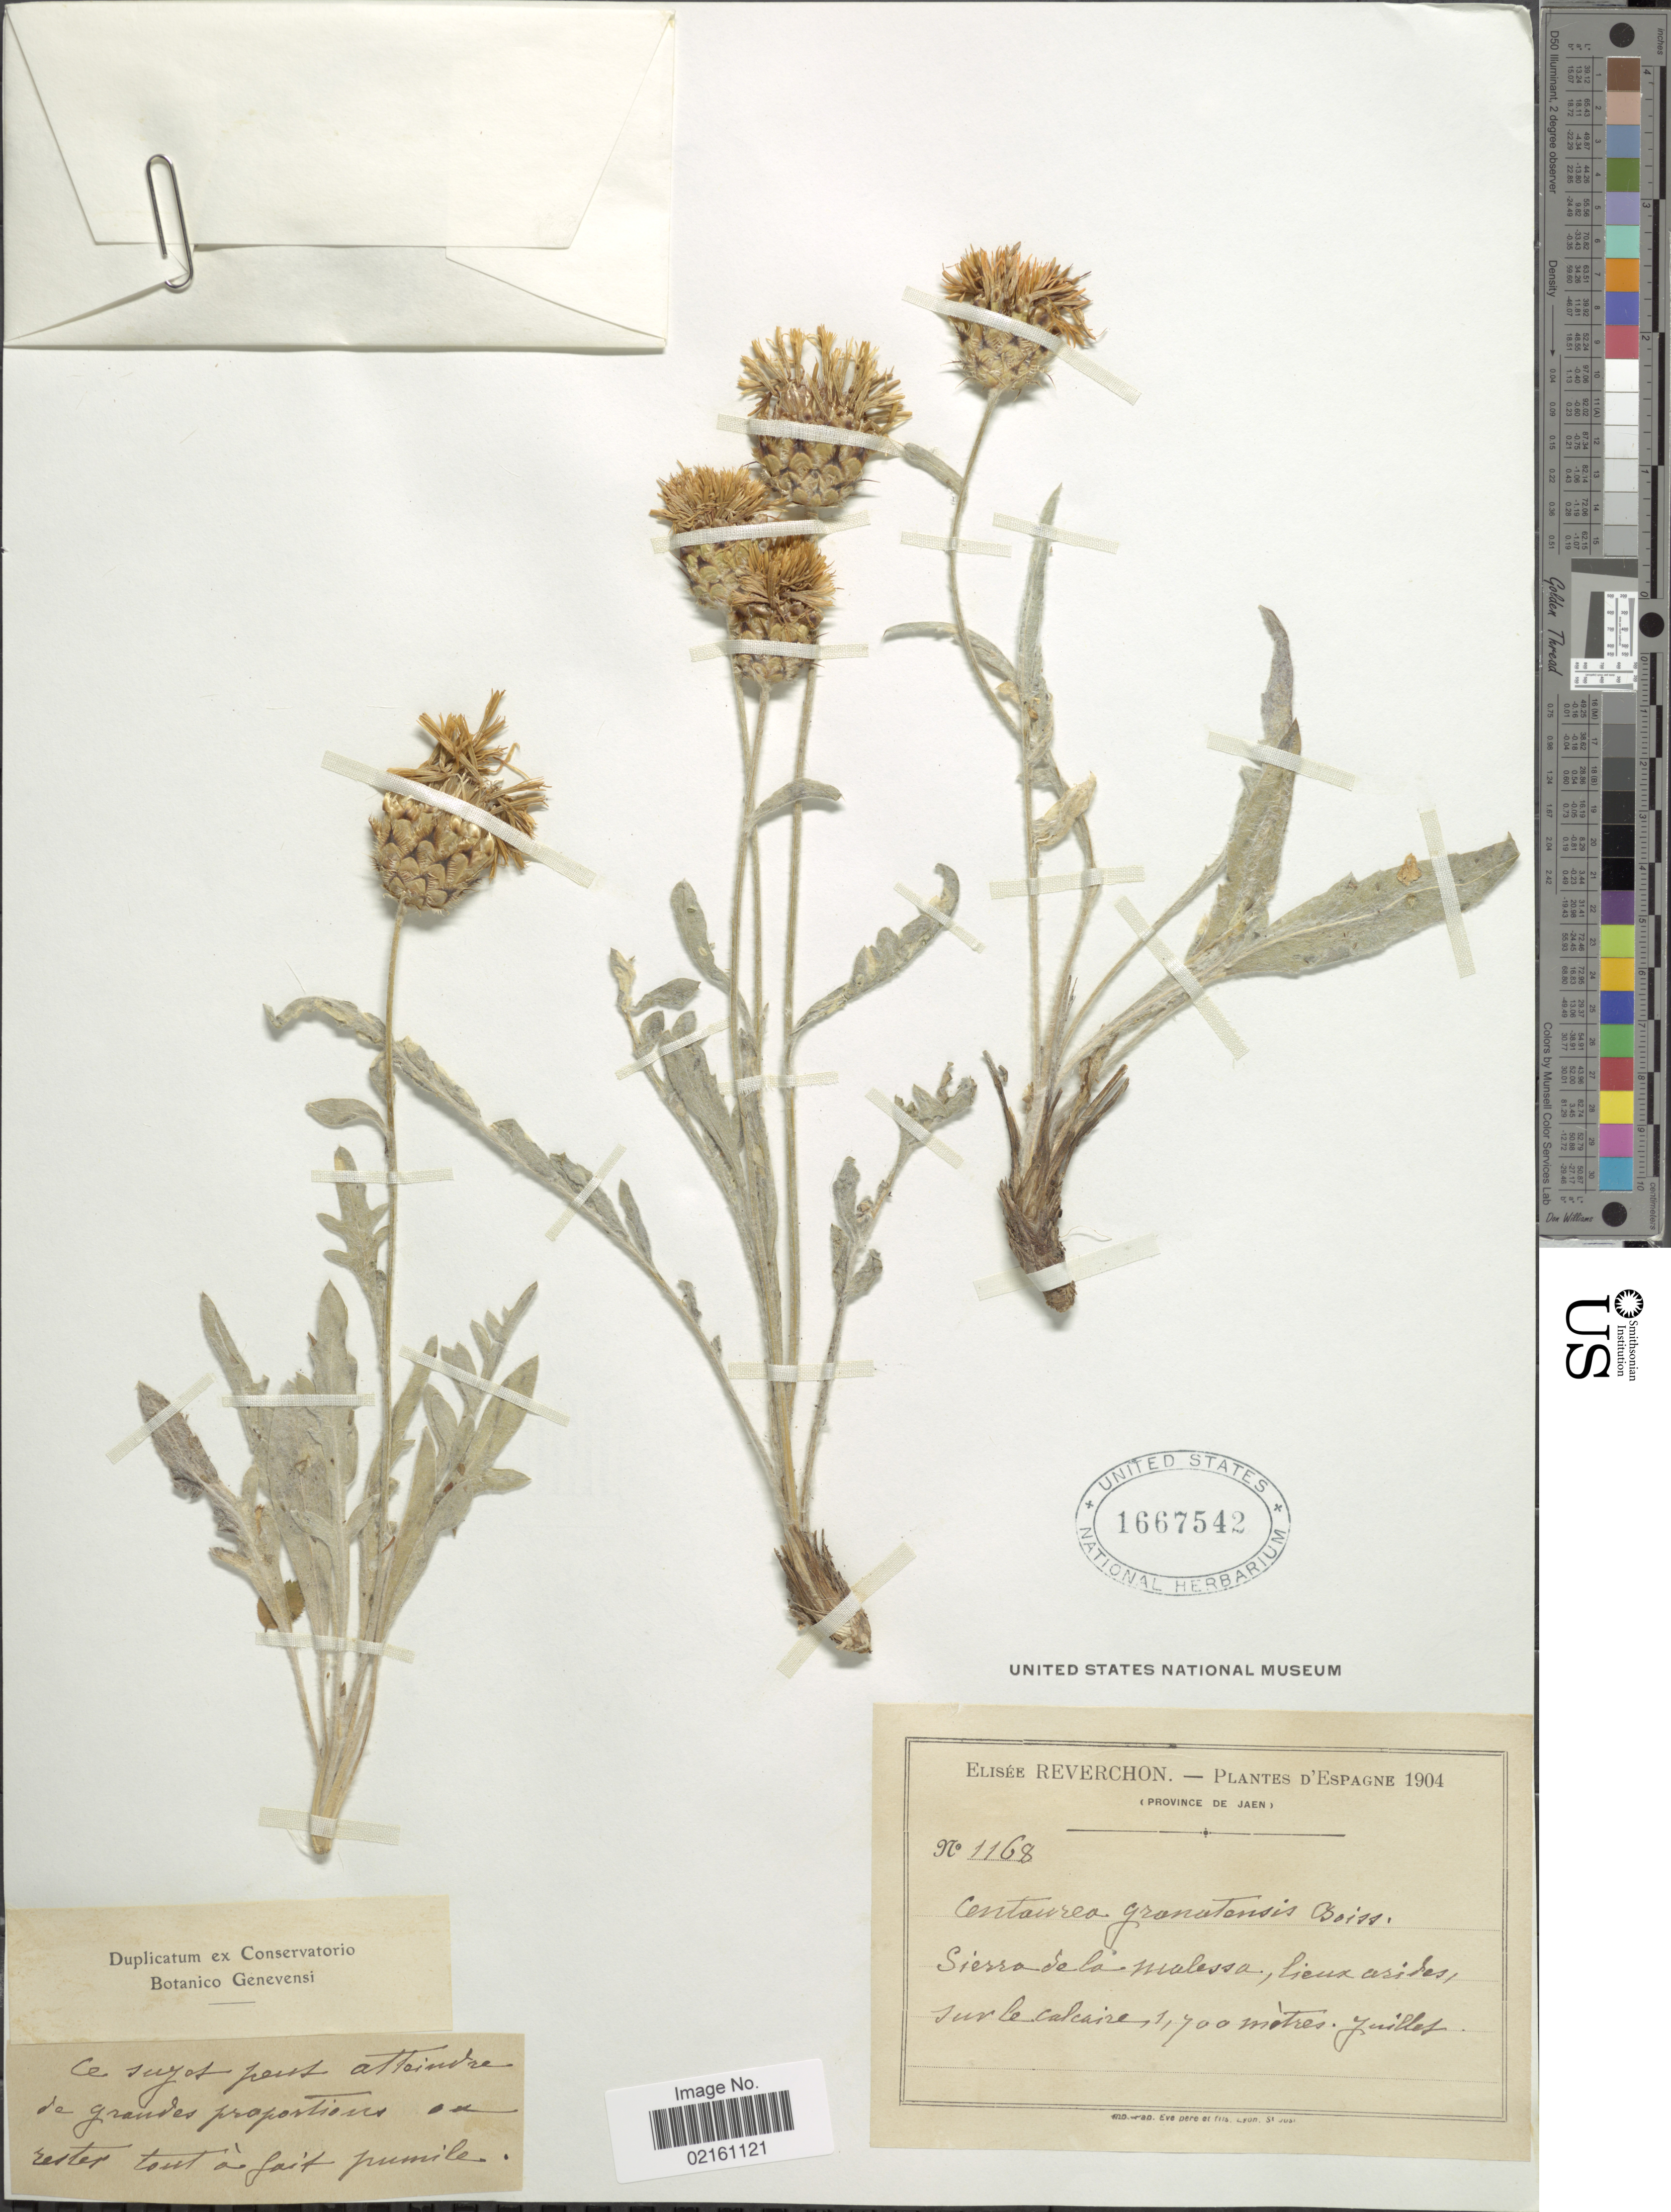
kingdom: Plantae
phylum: Tracheophyta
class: Magnoliopsida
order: Asterales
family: Asteraceae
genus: Centaurea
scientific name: Centaurea granatensis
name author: Boiss. ex DC.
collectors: E. Reverchon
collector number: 1168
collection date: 1904-07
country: Spain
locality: Province de Jaen, Sierra de la Malessa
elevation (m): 1700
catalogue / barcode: US 1667542